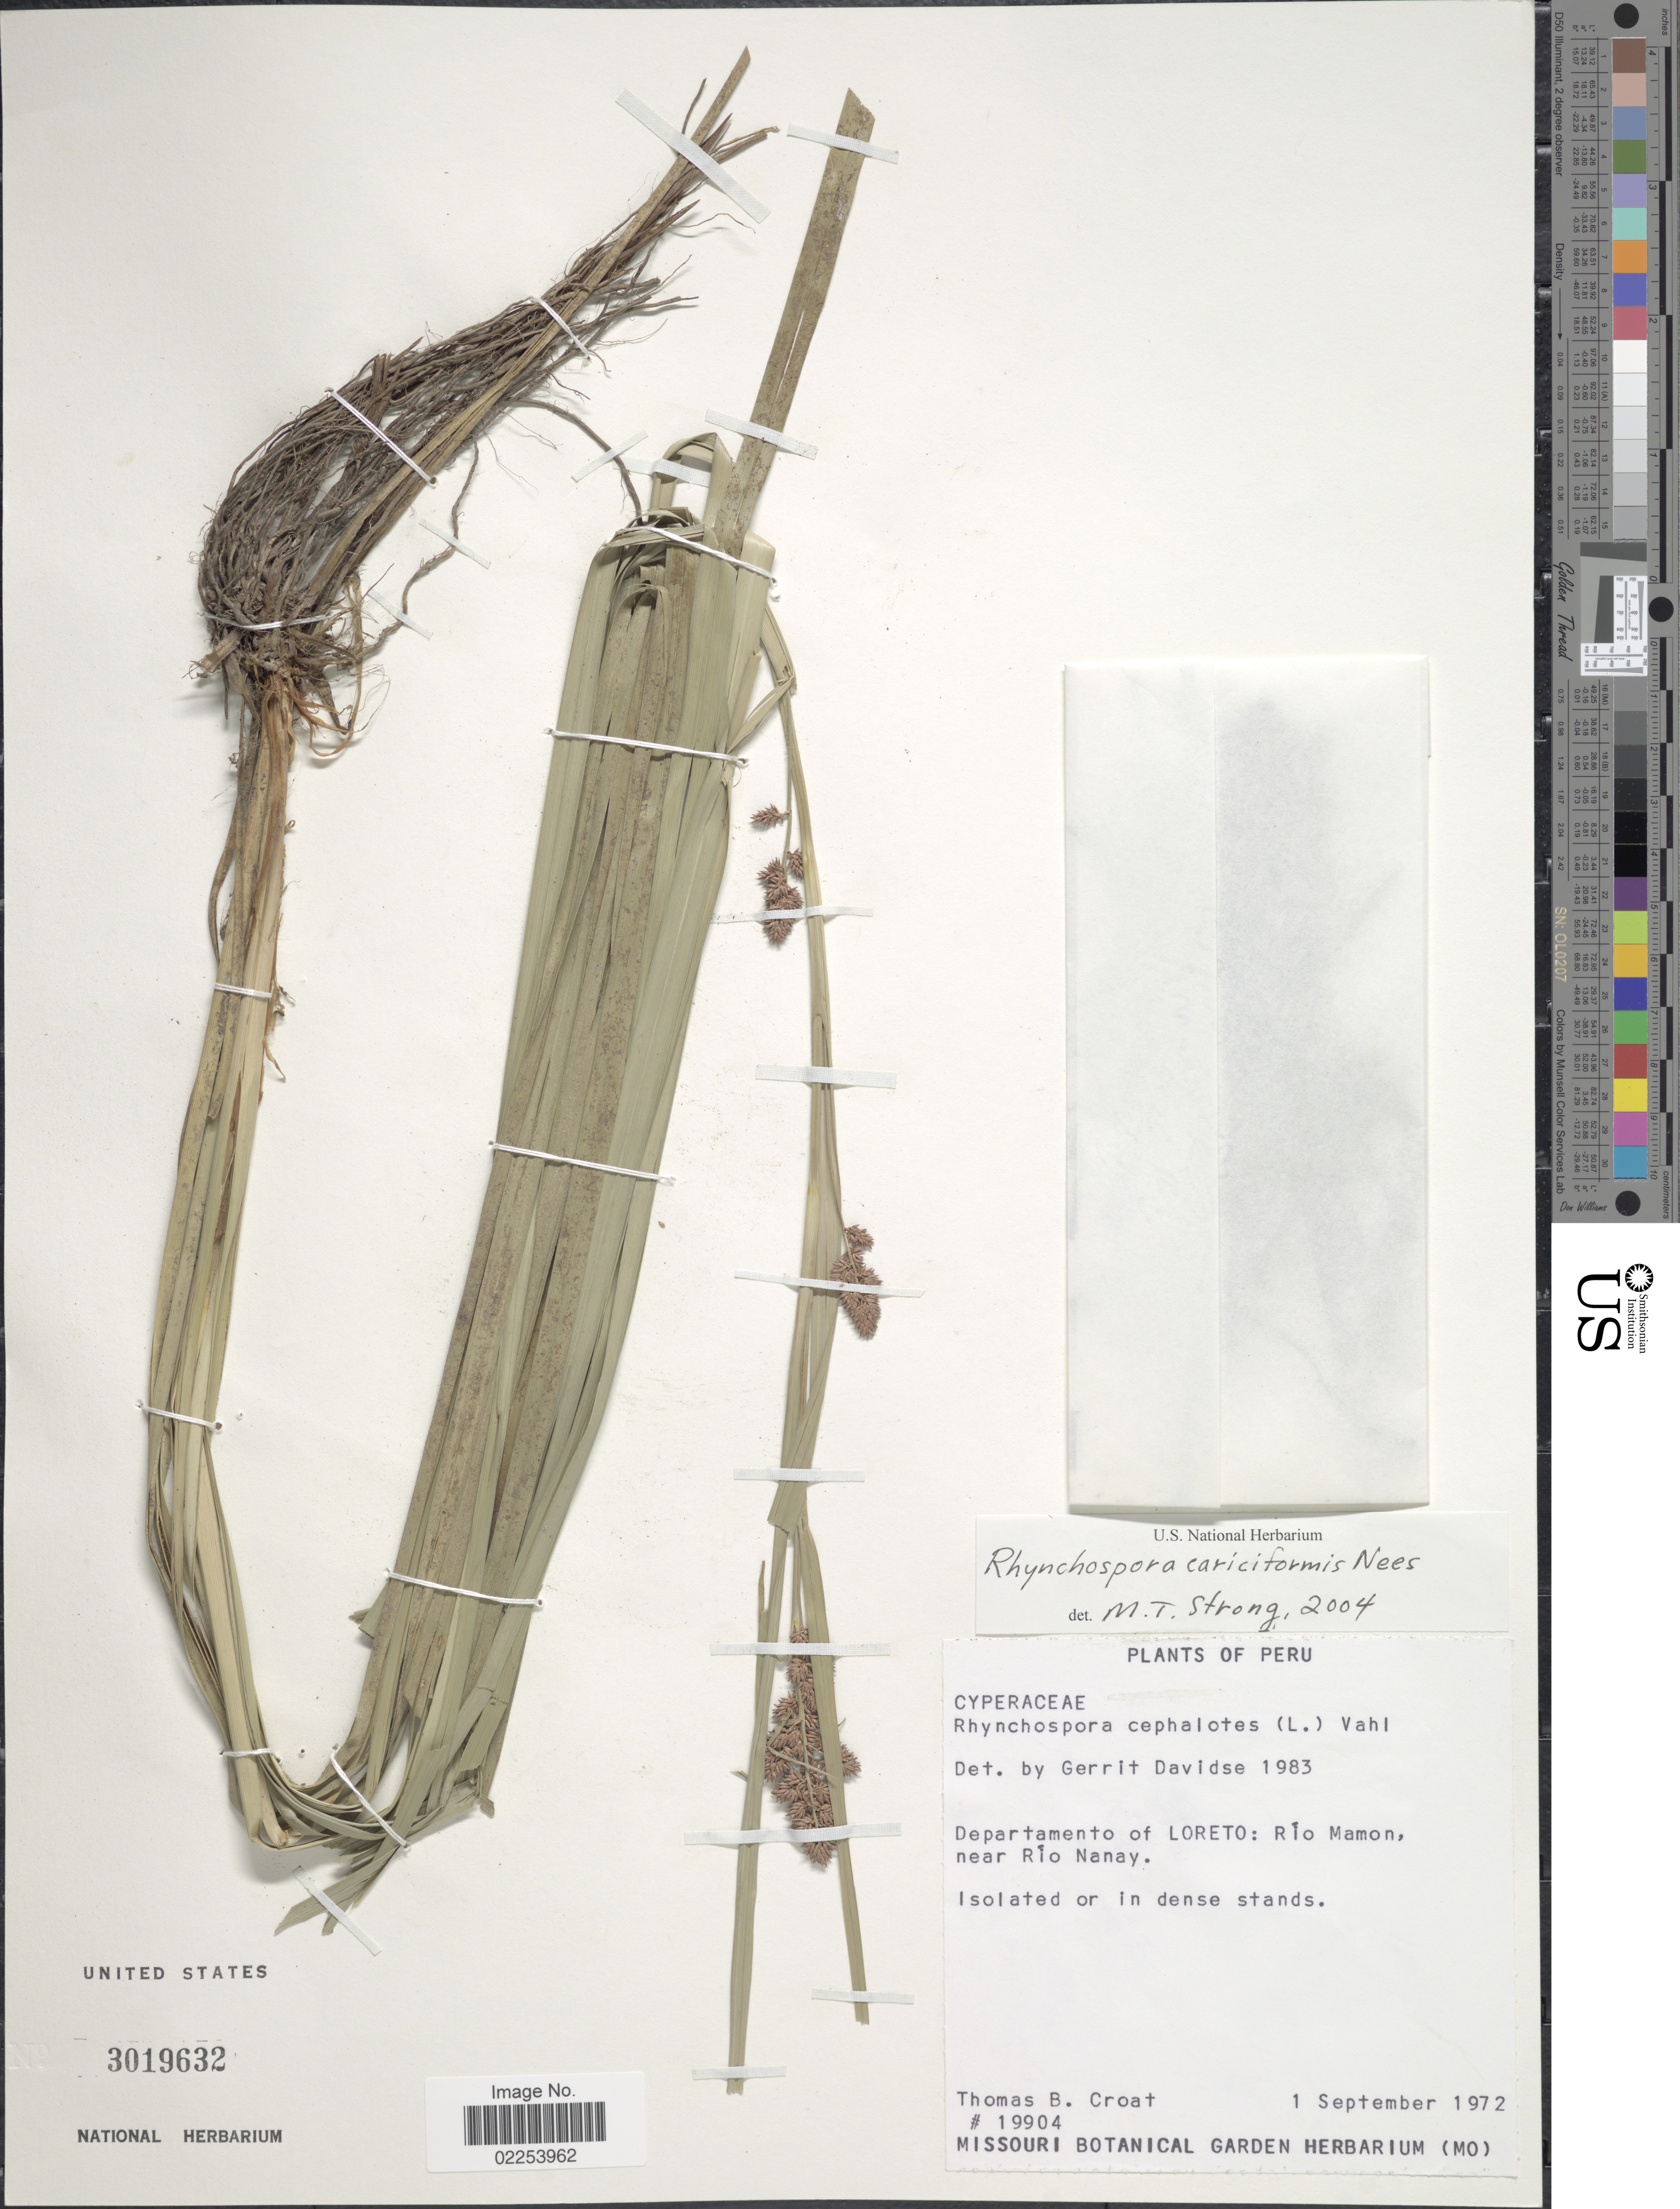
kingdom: Plantae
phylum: Tracheophyta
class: Liliopsida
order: Poales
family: Cyperaceae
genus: Rhynchospora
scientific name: Rhynchospora cariciformis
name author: Nees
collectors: T. B. Croat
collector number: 19904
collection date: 1972-09-01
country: Peru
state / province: Loreto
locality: Rio Mamon, near Rio Nanay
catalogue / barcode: US 3019632